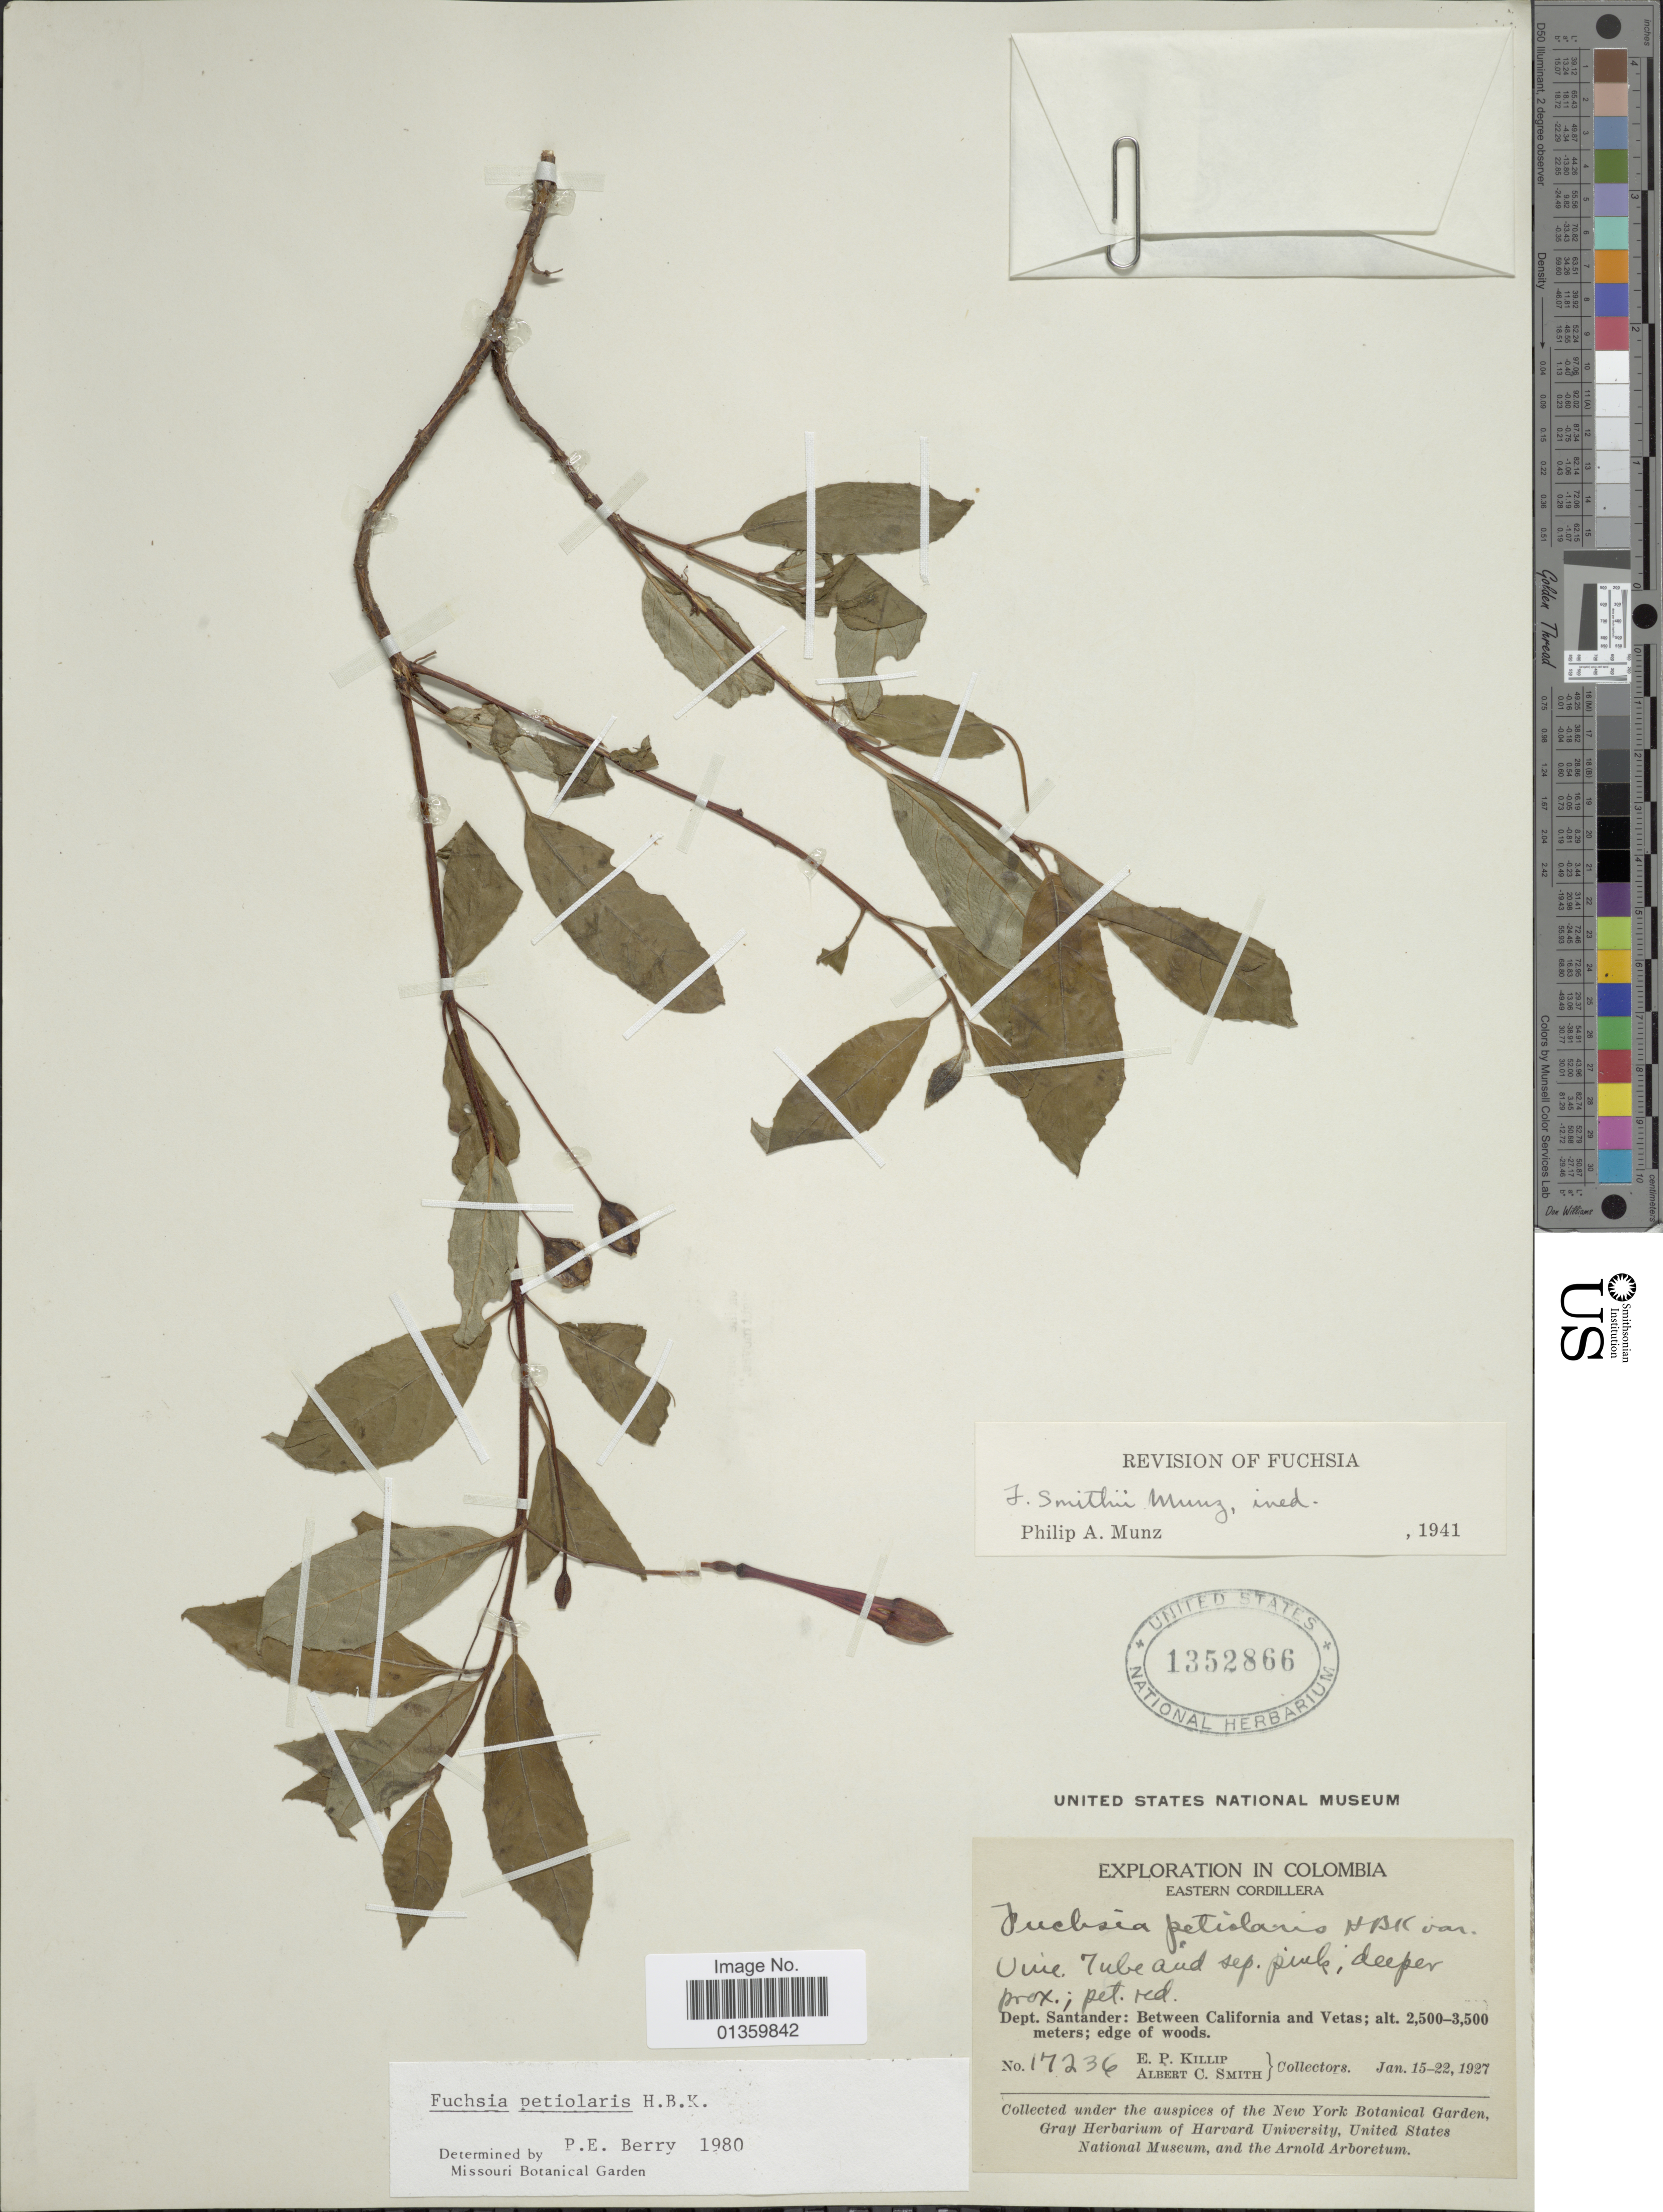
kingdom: Plantae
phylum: Tracheophyta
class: Magnoliopsida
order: Myrtales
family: Onagraceae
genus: Fuchsia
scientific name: Fuchsia petiolaris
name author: Kunth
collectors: E. P. Killip & A. C. Smith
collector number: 17236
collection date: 1927-01-15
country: Colombia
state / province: Santander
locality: Between California and Vetas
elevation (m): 2500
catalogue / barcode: US 1352866